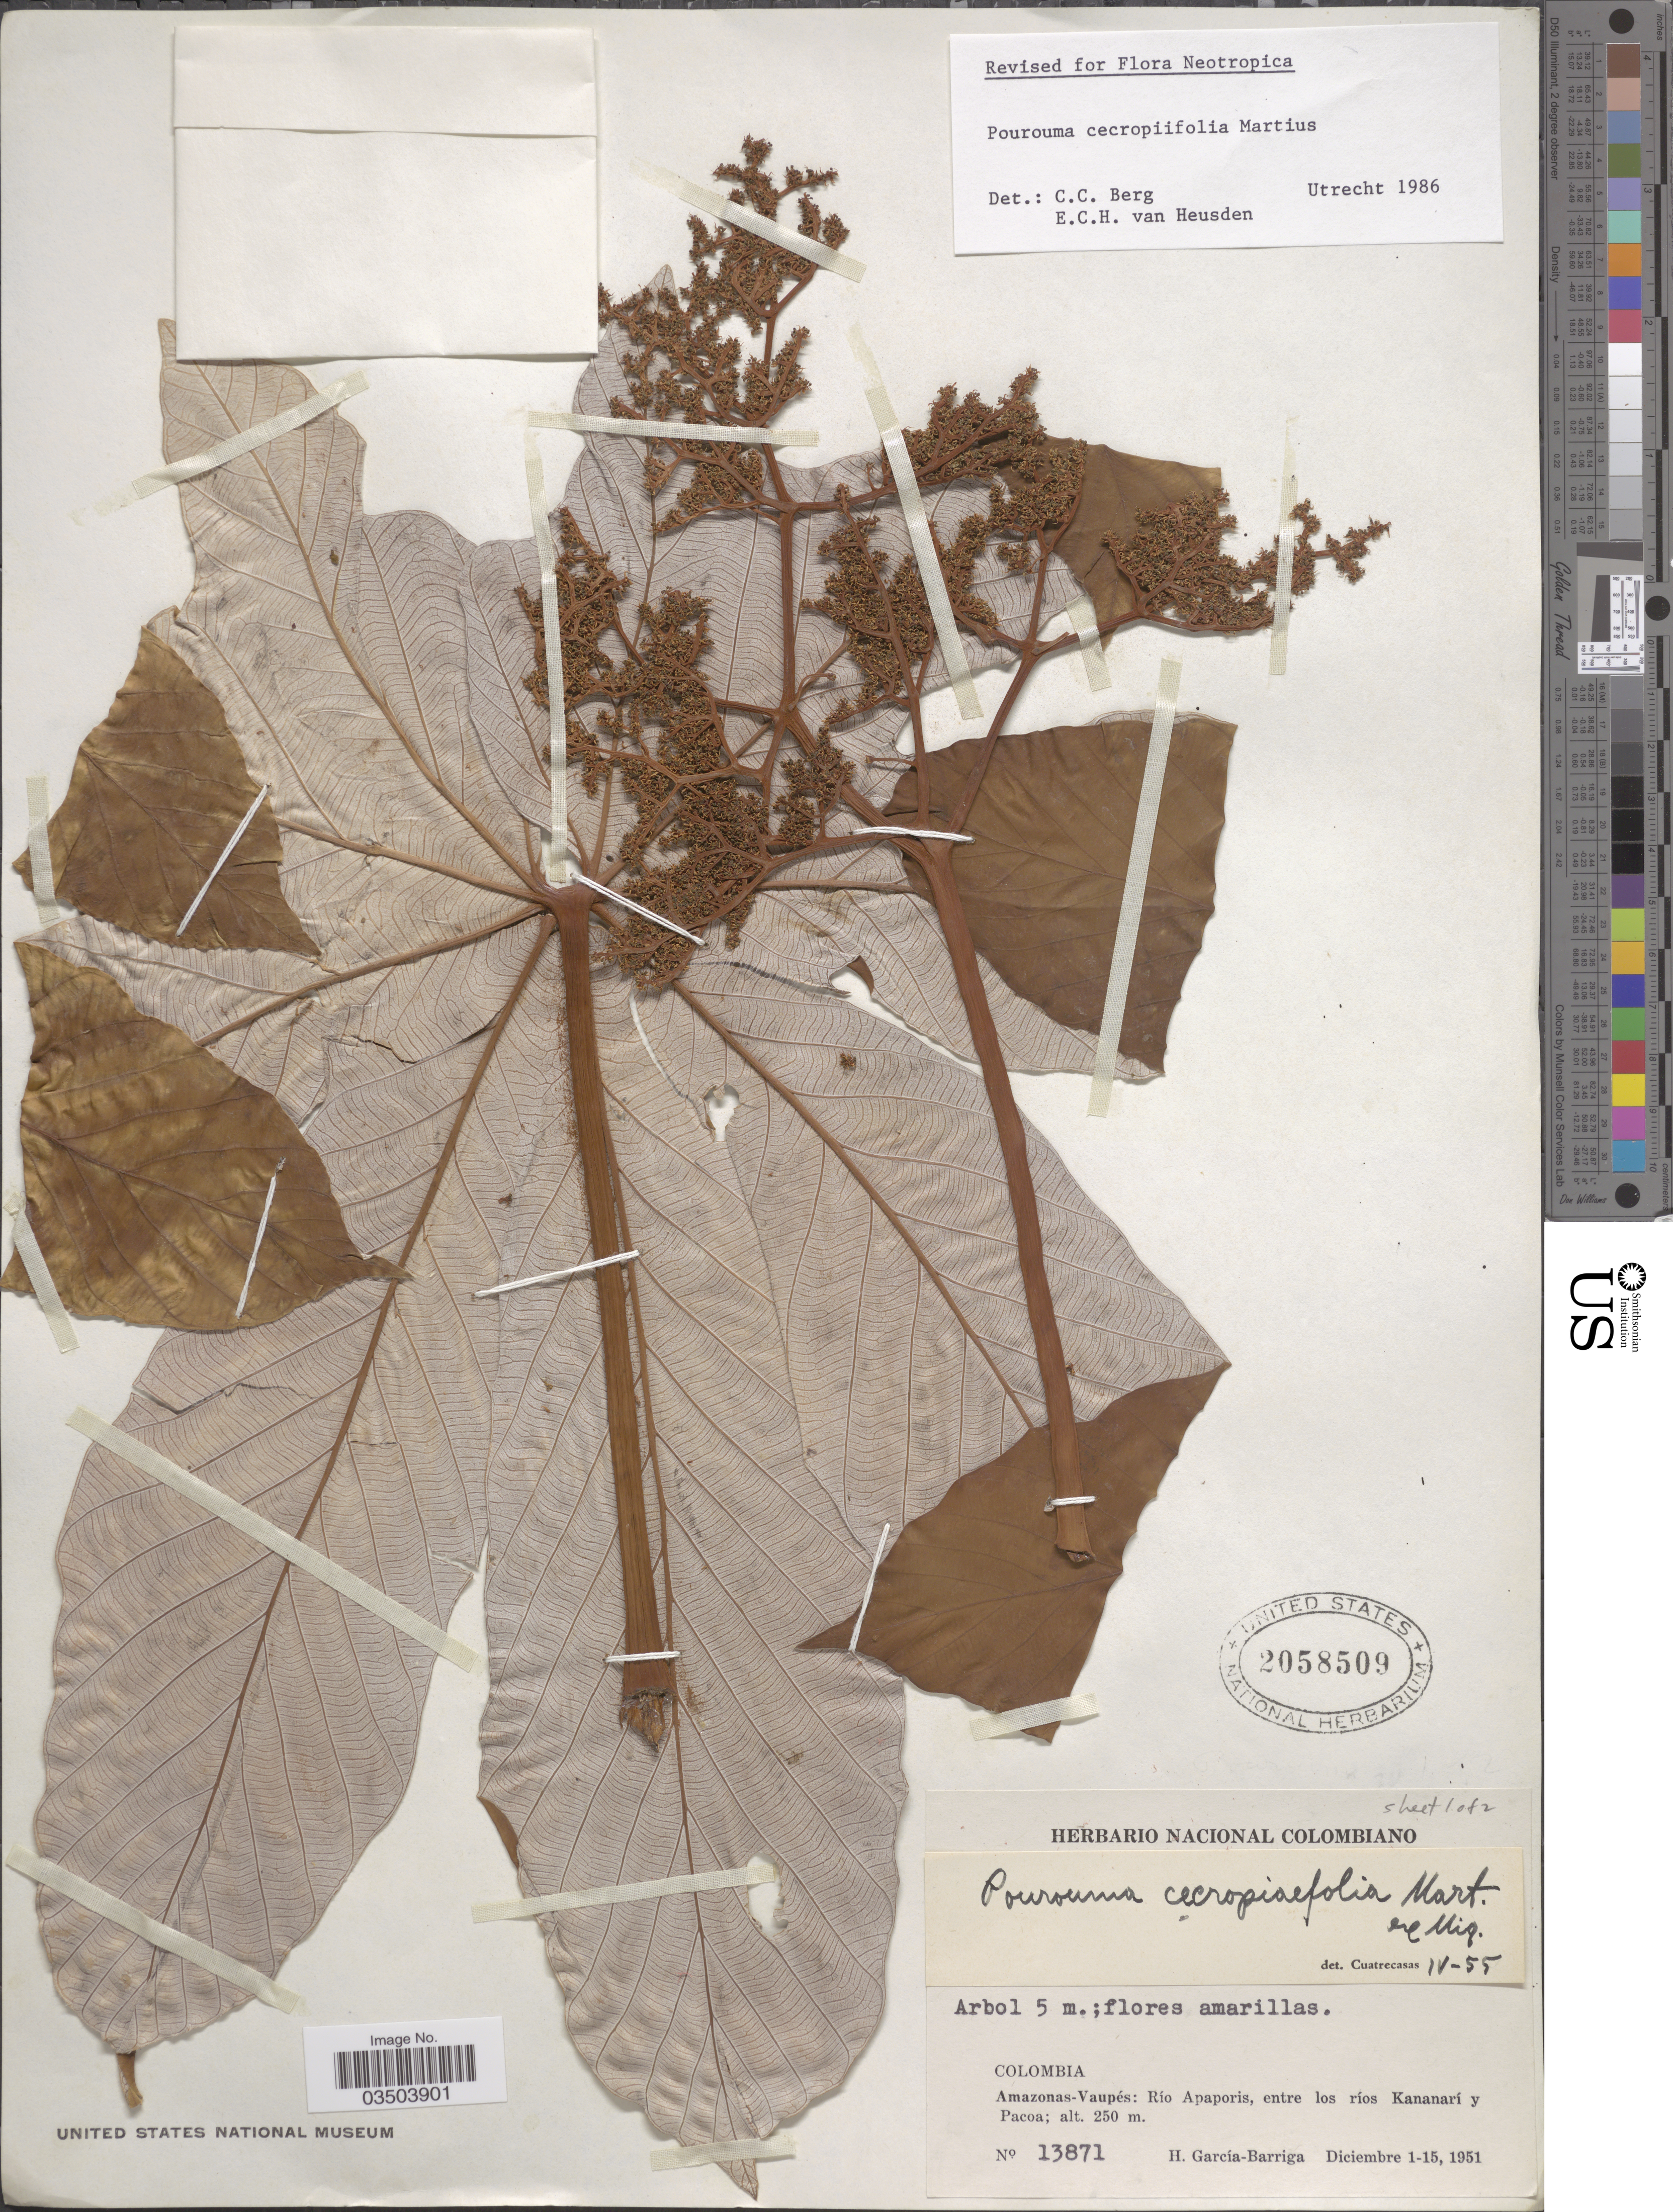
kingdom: Plantae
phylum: Tracheophyta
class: Magnoliopsida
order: Rosales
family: Urticaceae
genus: Pourouma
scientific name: Pourouma cecropiifolia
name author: Mart.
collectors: H. García Barriga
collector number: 13871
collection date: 1951-12-01/1951-12-15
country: Colombia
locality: Amazonas-Vaupés: Río Apaporis, entre los Ríos Kananarí y Pacoa.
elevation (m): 250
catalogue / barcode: US 2058509